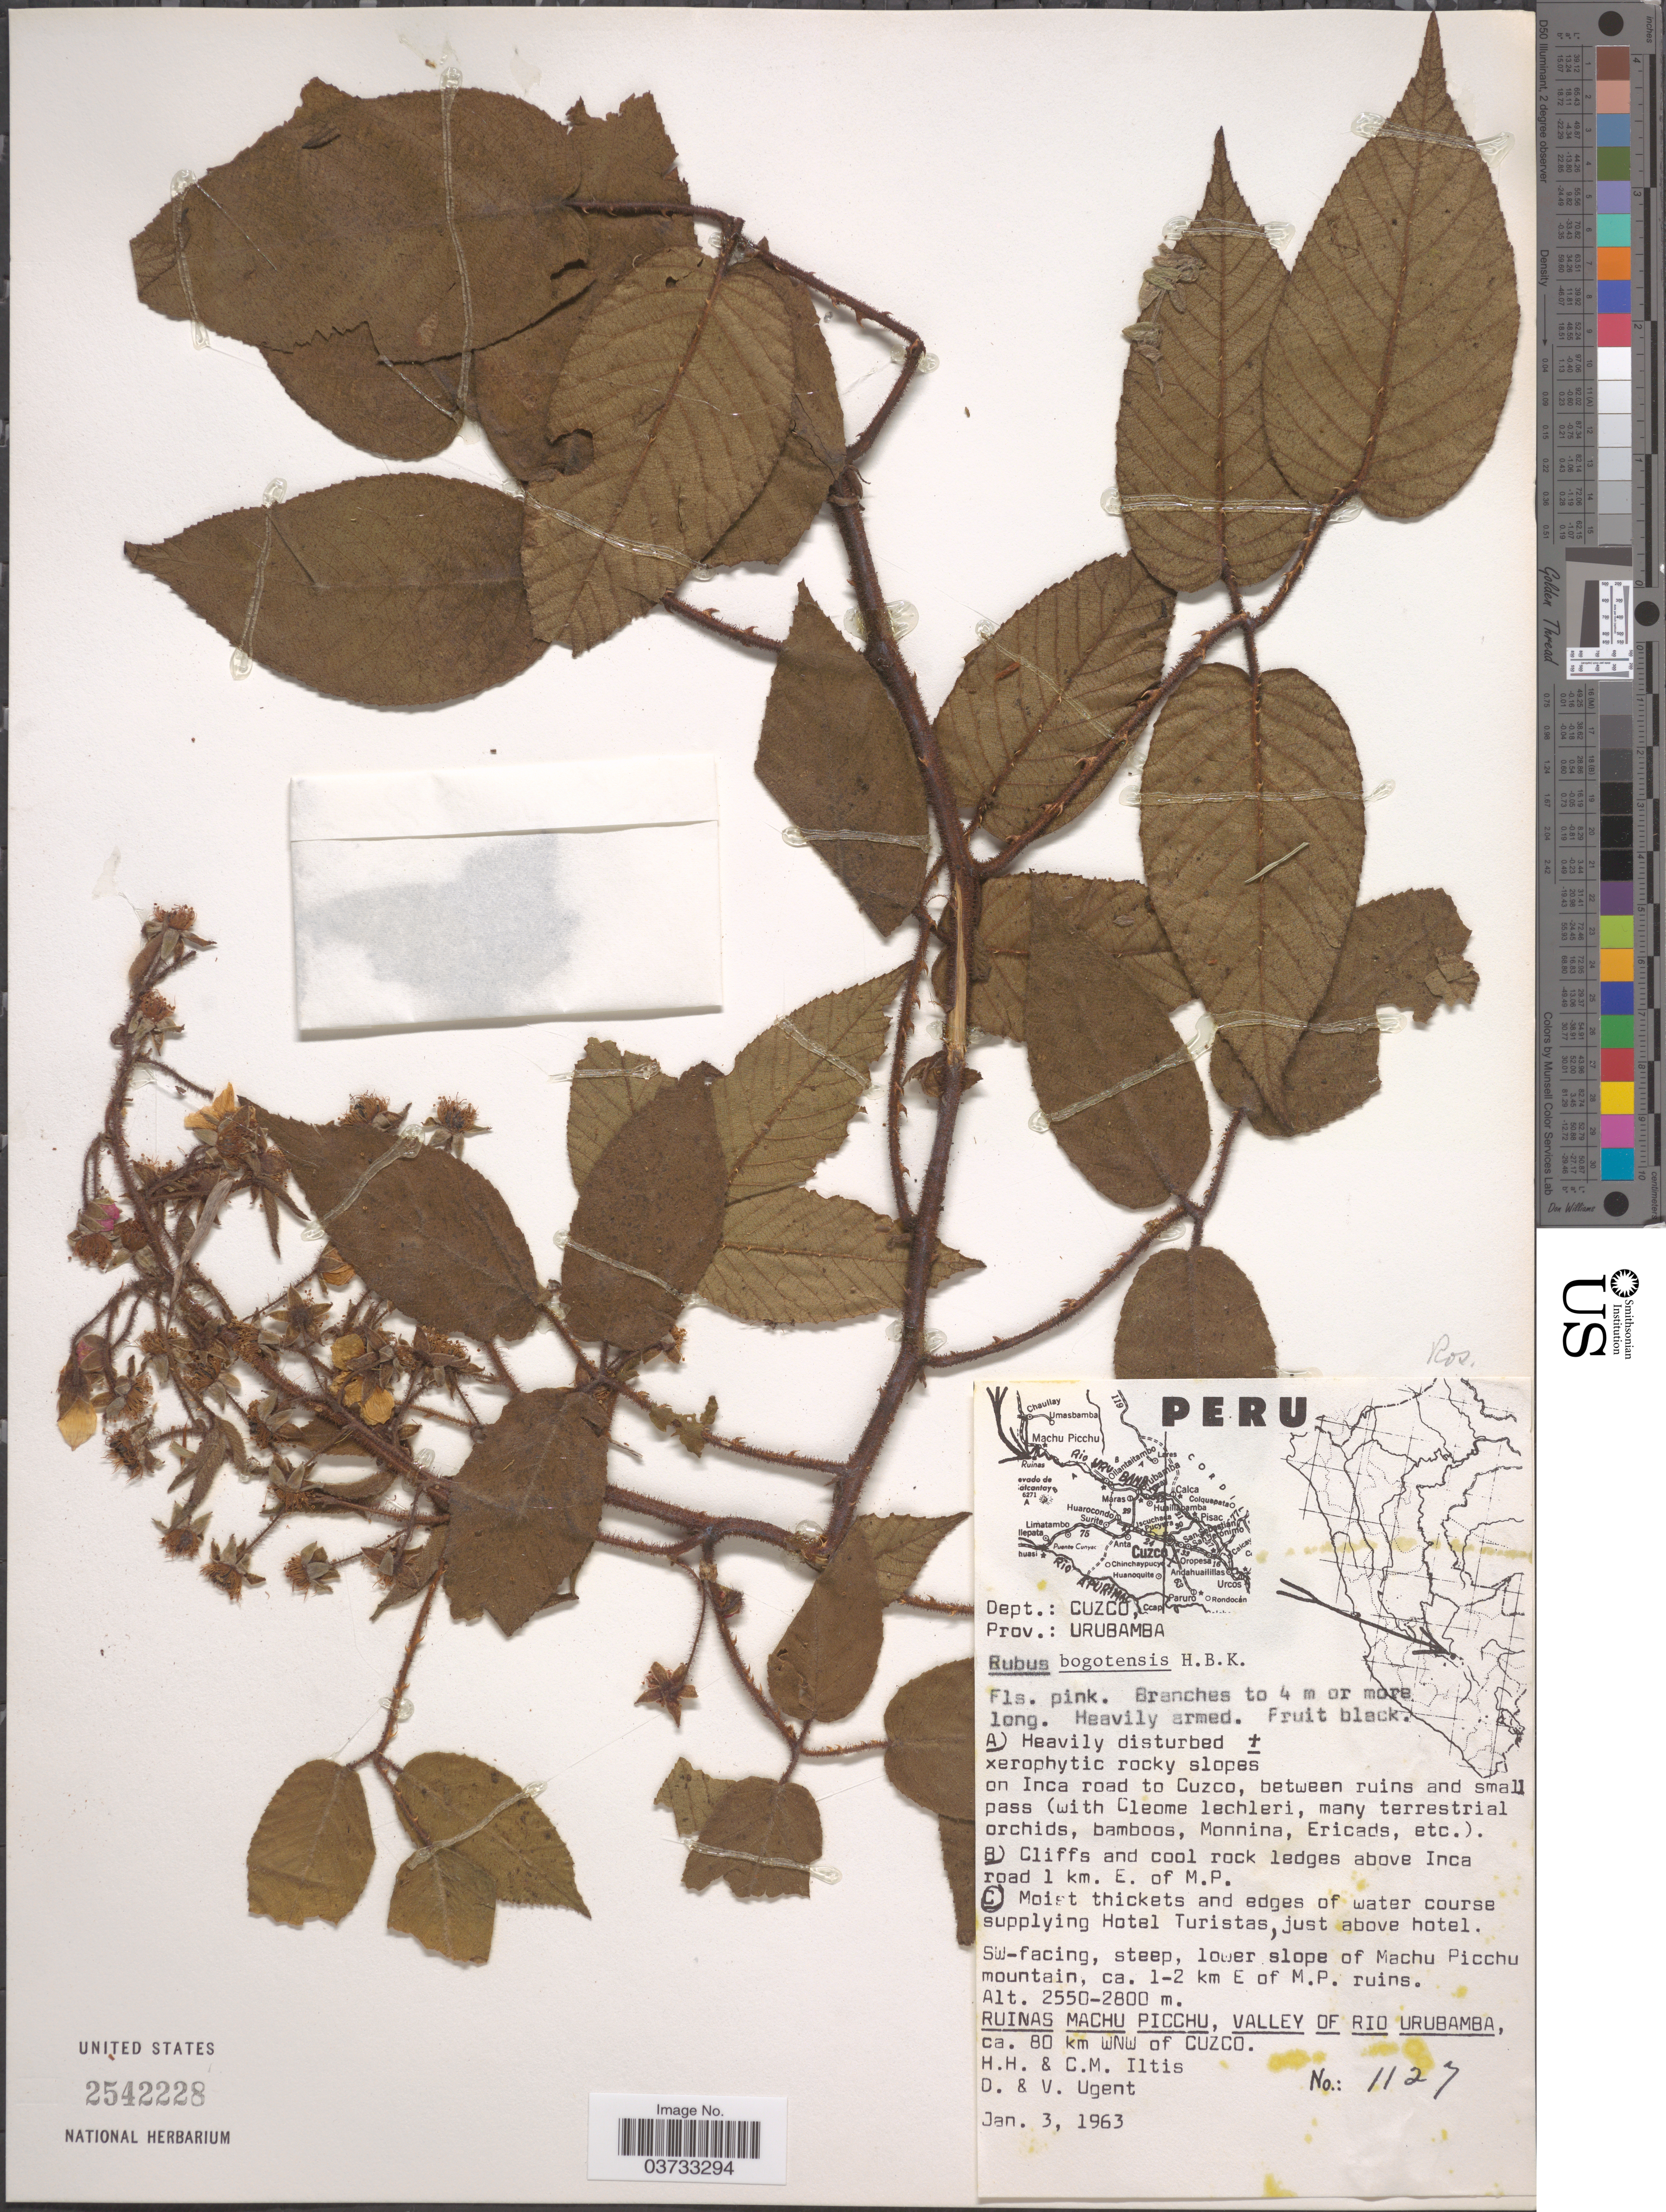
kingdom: Plantae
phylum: Tracheophyta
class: Magnoliopsida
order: Rosales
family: Rosaceae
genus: Rubus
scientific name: Rubus bogotensis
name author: Kunth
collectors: H. H. Iltis, C. M Iltis, D. Ugent & V. Ugent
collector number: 1127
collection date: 1963-01-03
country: Peru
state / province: Cusco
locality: Dept.: Cuzco, Prov.: Urubamba. Moist thickets and edges of water course supplying Hotel Turistas, just above hotel. SW-facing, steep, lower slope of Machu Picchu mountain, ca. 1-2 km E of M.P. ruins. Ruinas Machu Picchu, Valley of Rio Urubamba, ca. 80 km WNW of Cuzco.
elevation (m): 2550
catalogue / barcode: US 2542228